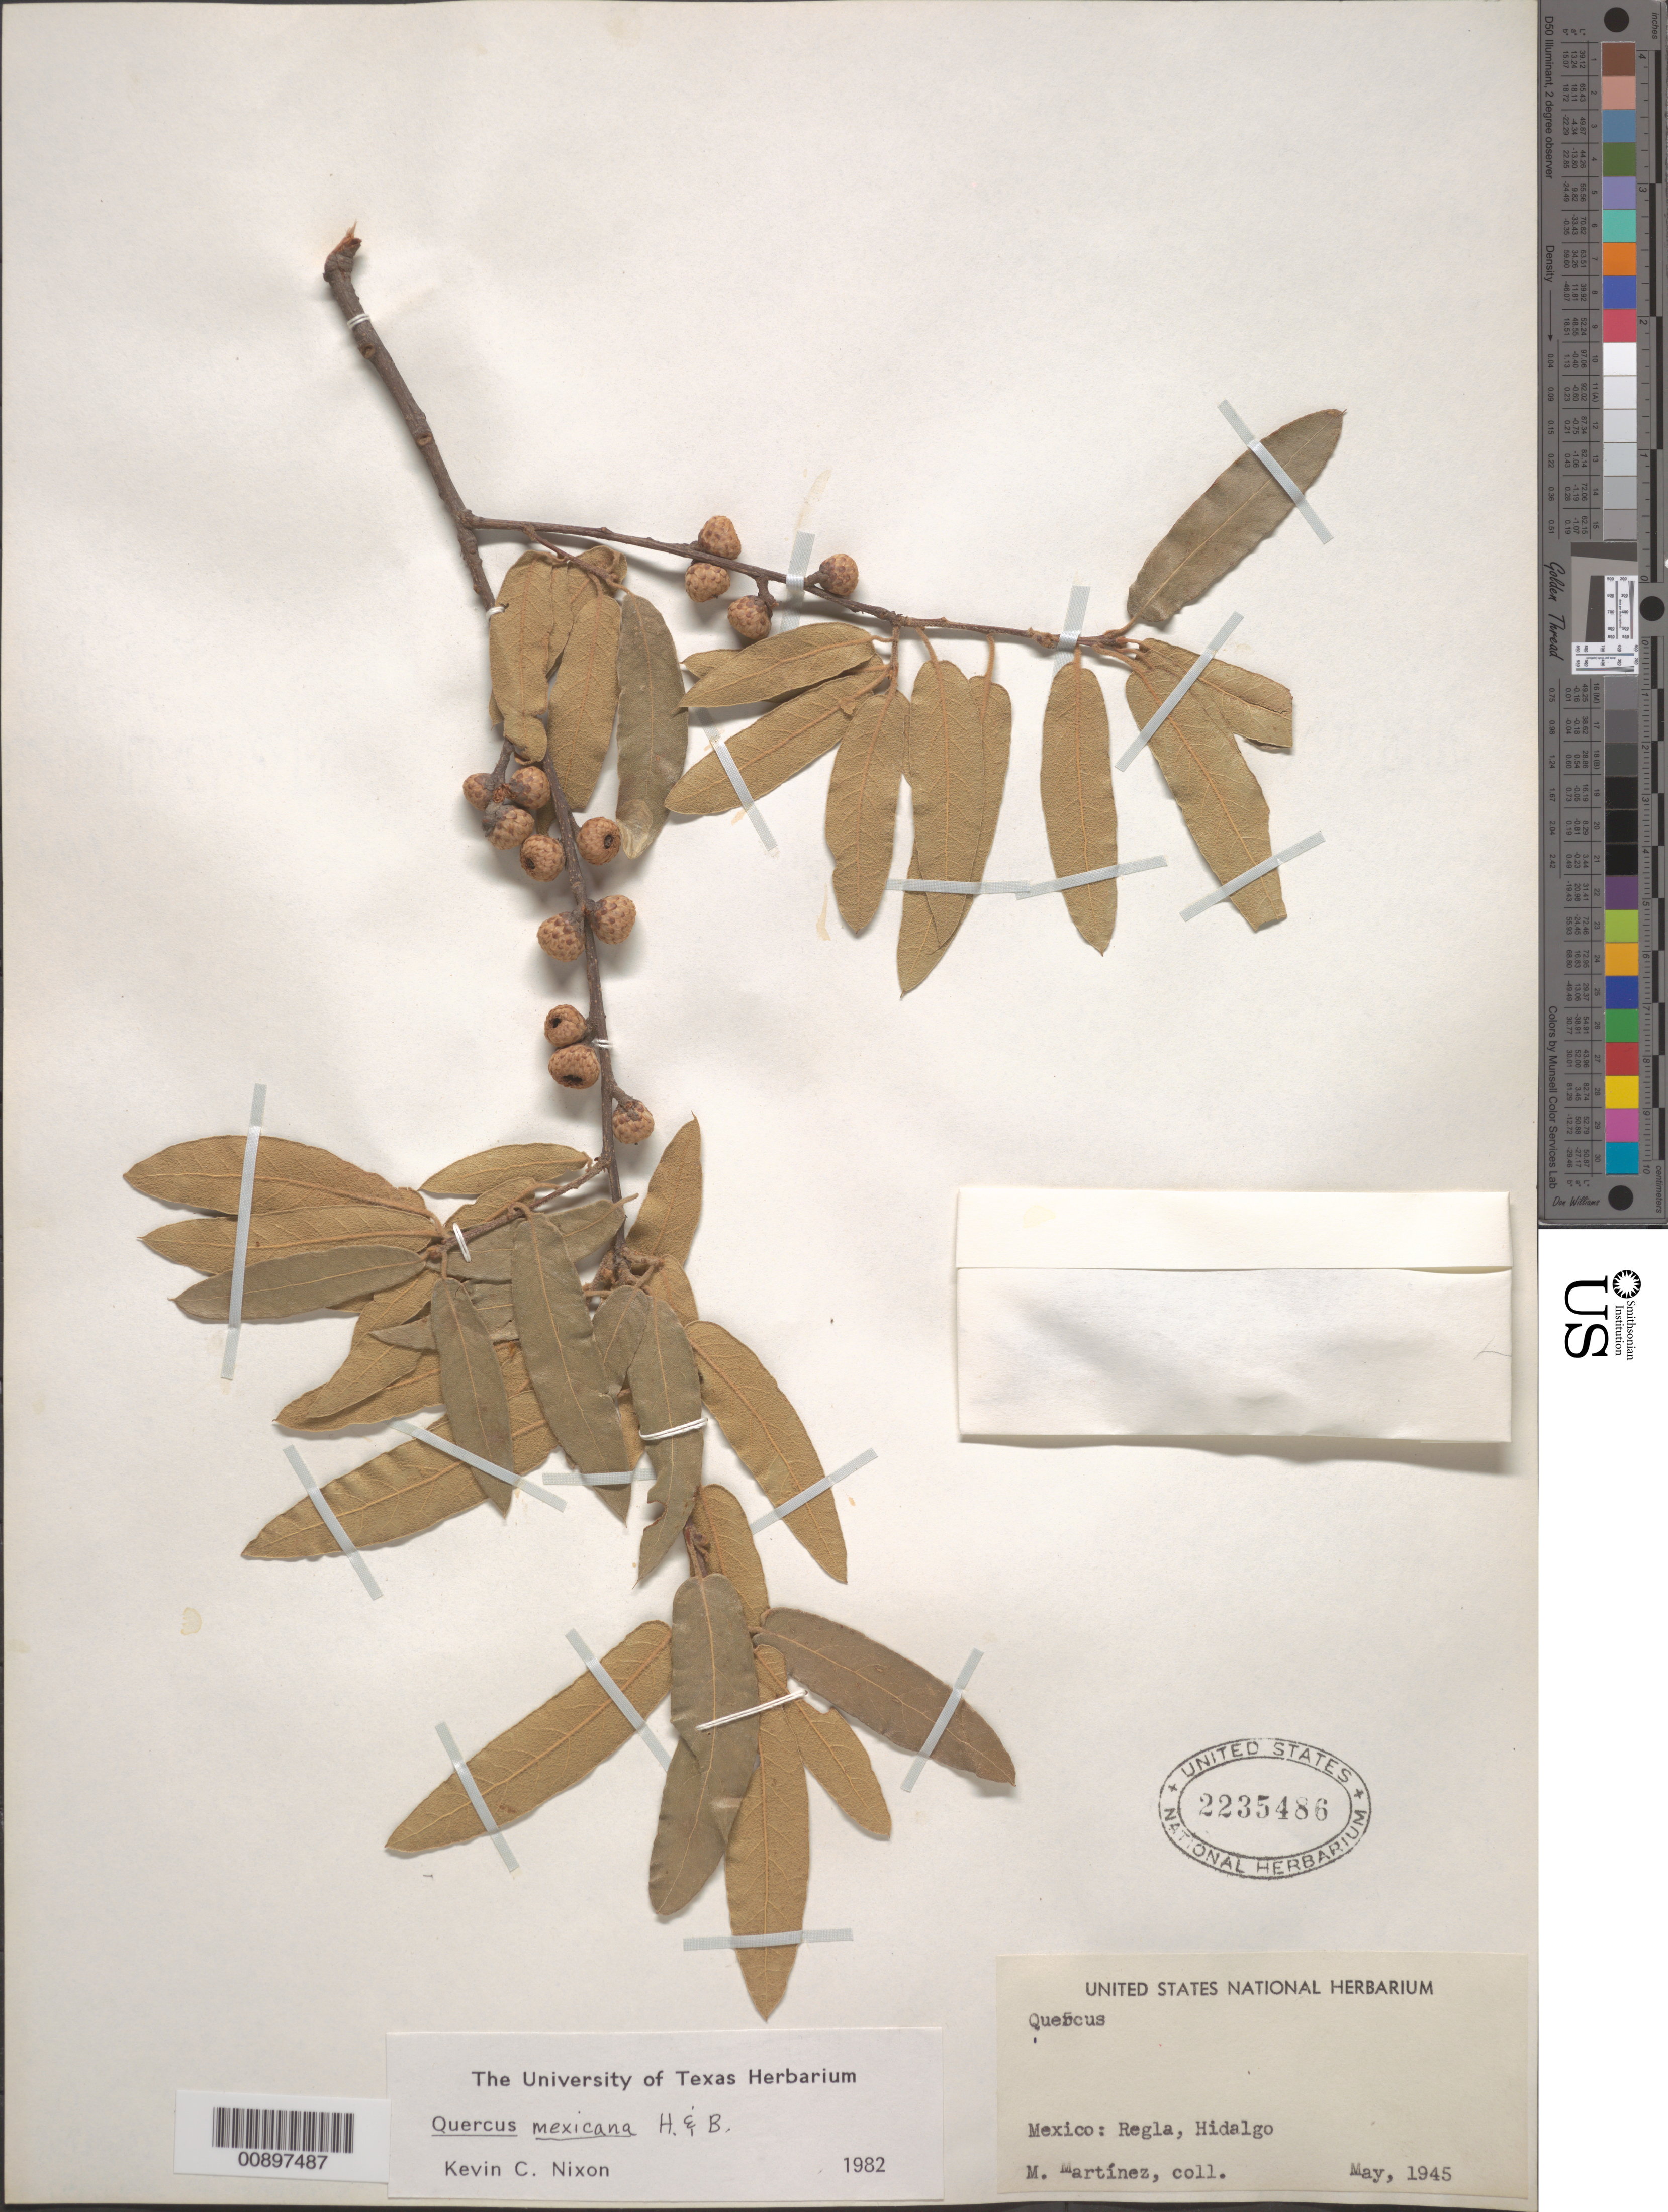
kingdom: Plantae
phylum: Tracheophyta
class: Magnoliopsida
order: Fagales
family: Fagaceae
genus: Quercus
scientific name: Quercus mexicana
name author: Humb. & Bonpl.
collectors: M. Martinez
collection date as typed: May 1945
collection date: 1945-05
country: Mexico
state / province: Hidalgo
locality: Regla, Hidalgo.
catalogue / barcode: US 2235486